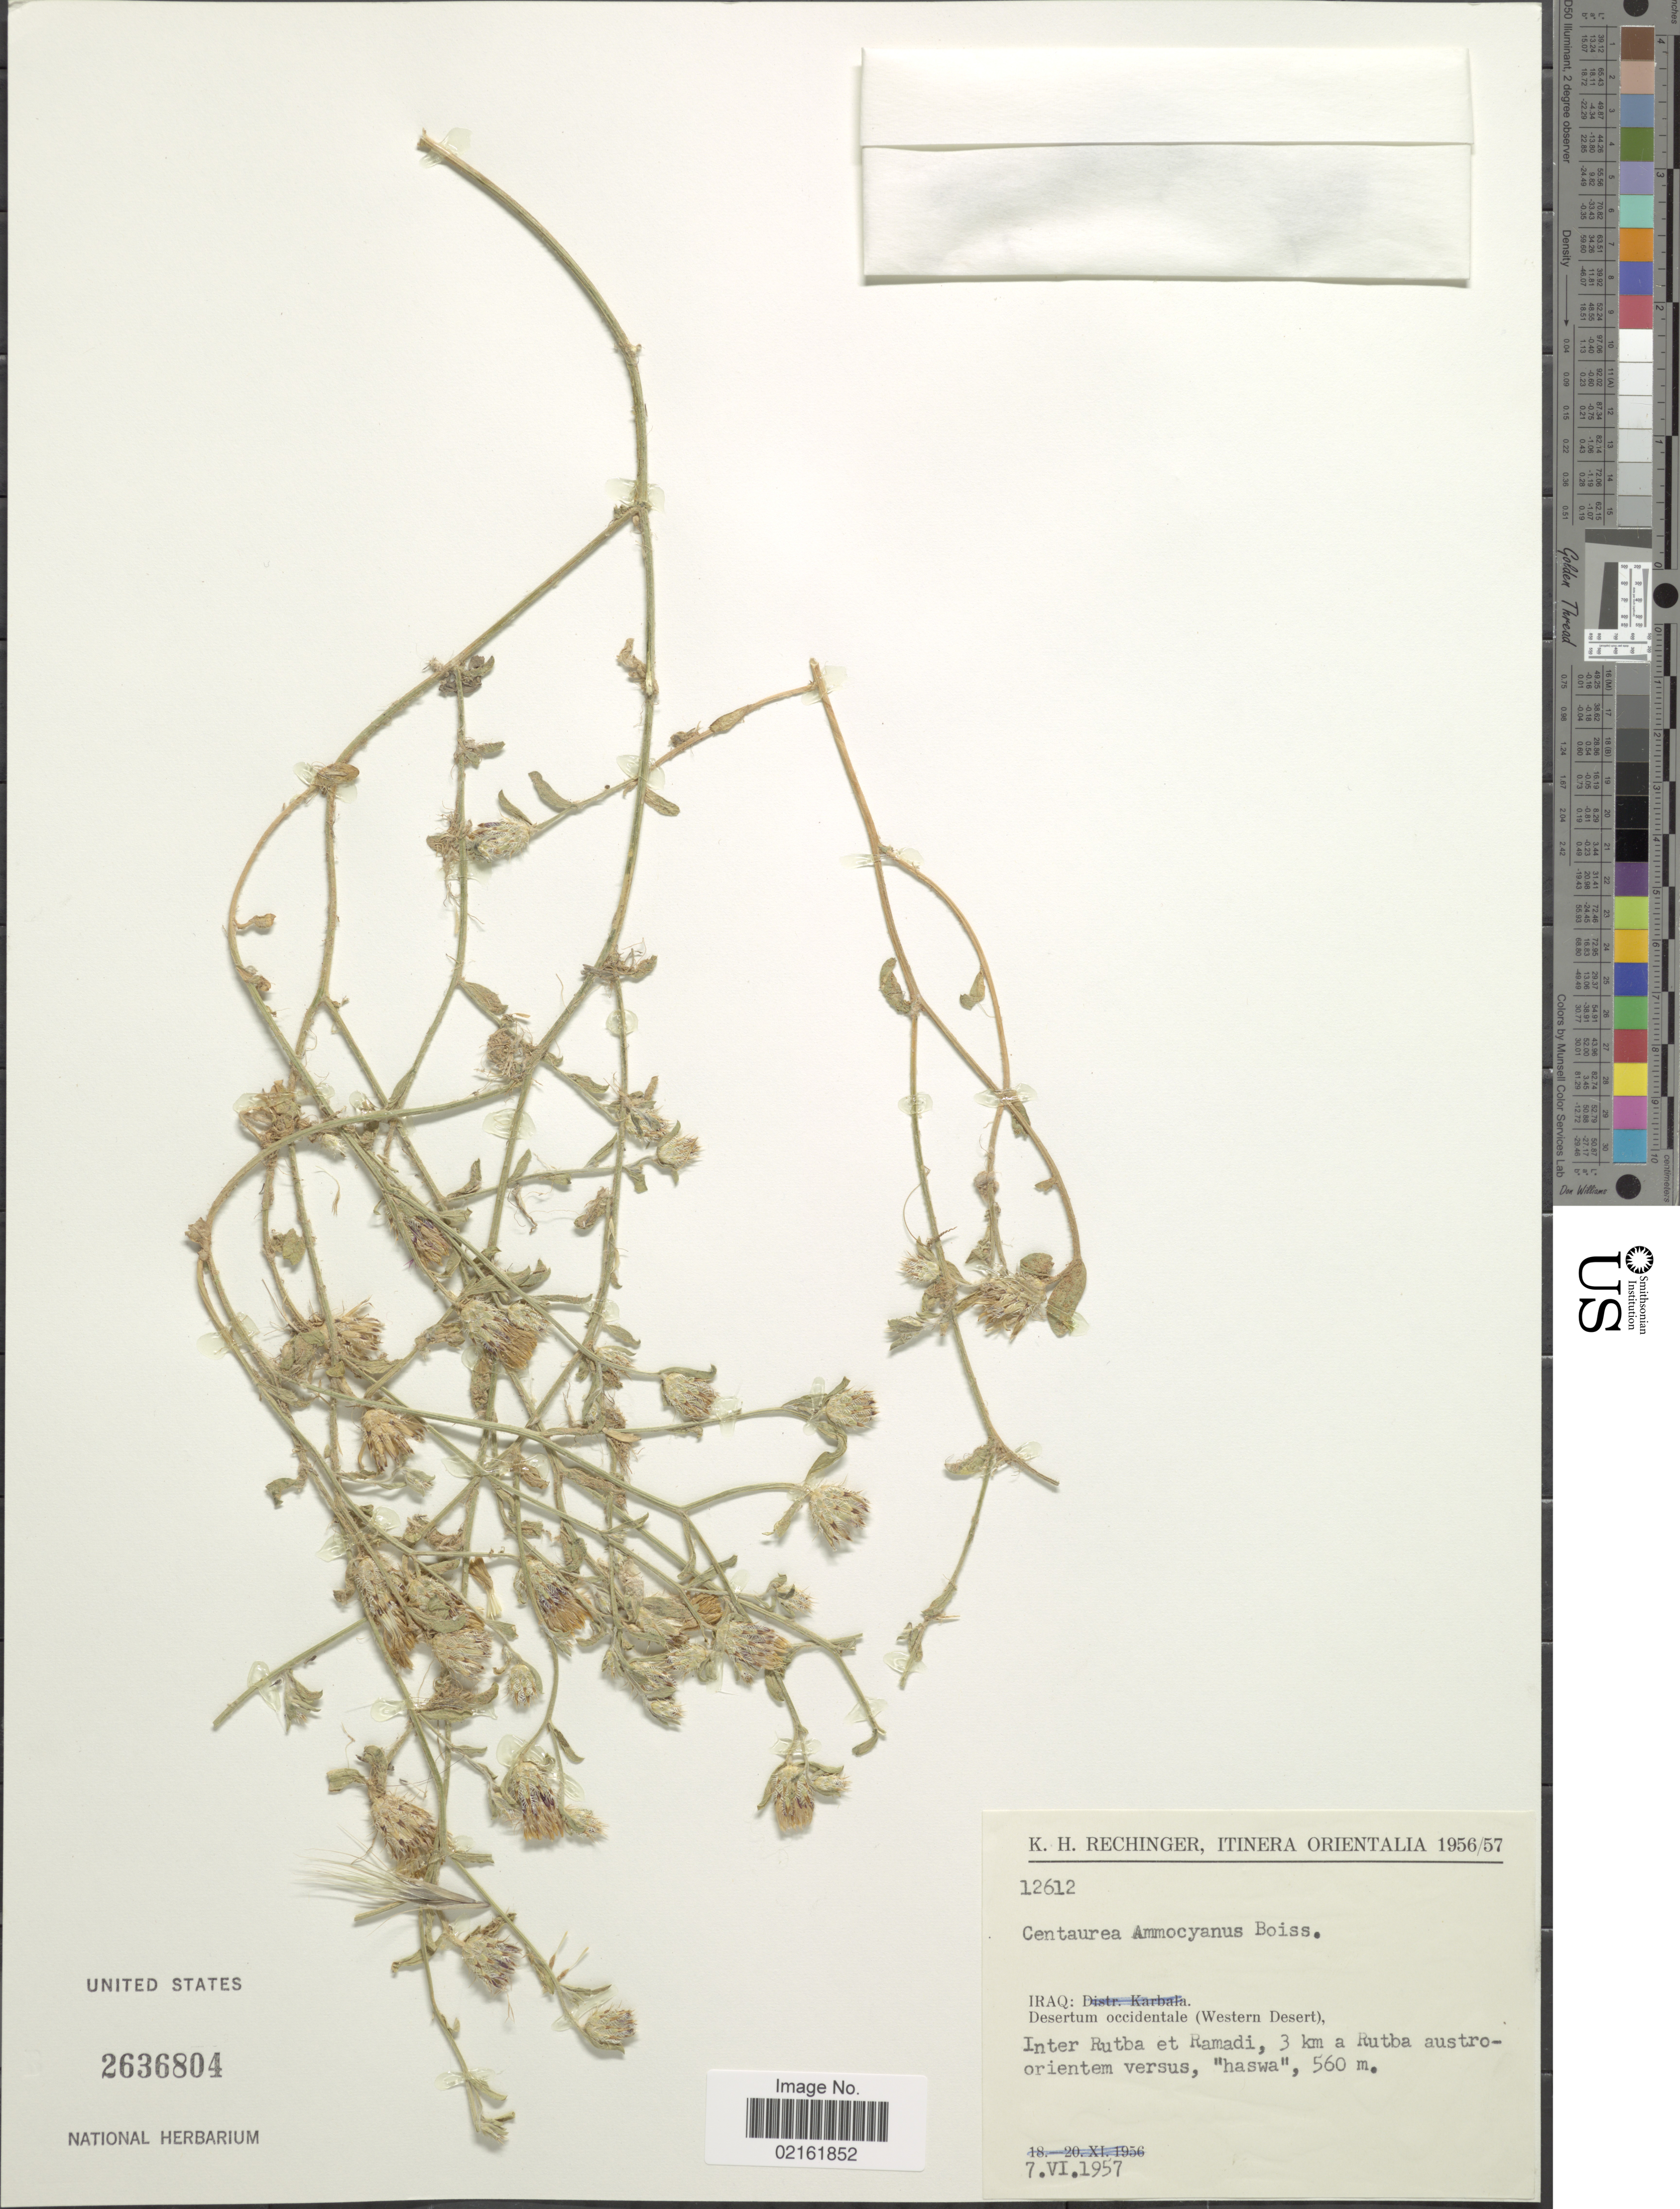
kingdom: Plantae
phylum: Tracheophyta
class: Magnoliopsida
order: Asterales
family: Asteraceae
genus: Centaurea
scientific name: Centaurea ammocyanus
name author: Boiss.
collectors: K. H. Rechinger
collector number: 12612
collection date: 1957-06-07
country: Iraq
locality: Desertum occidentale (Western Desert), Inter Rutba et Ramadi, 3 km a Rutba austro-orientem versus, "haswa"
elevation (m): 560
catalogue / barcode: US 2636804